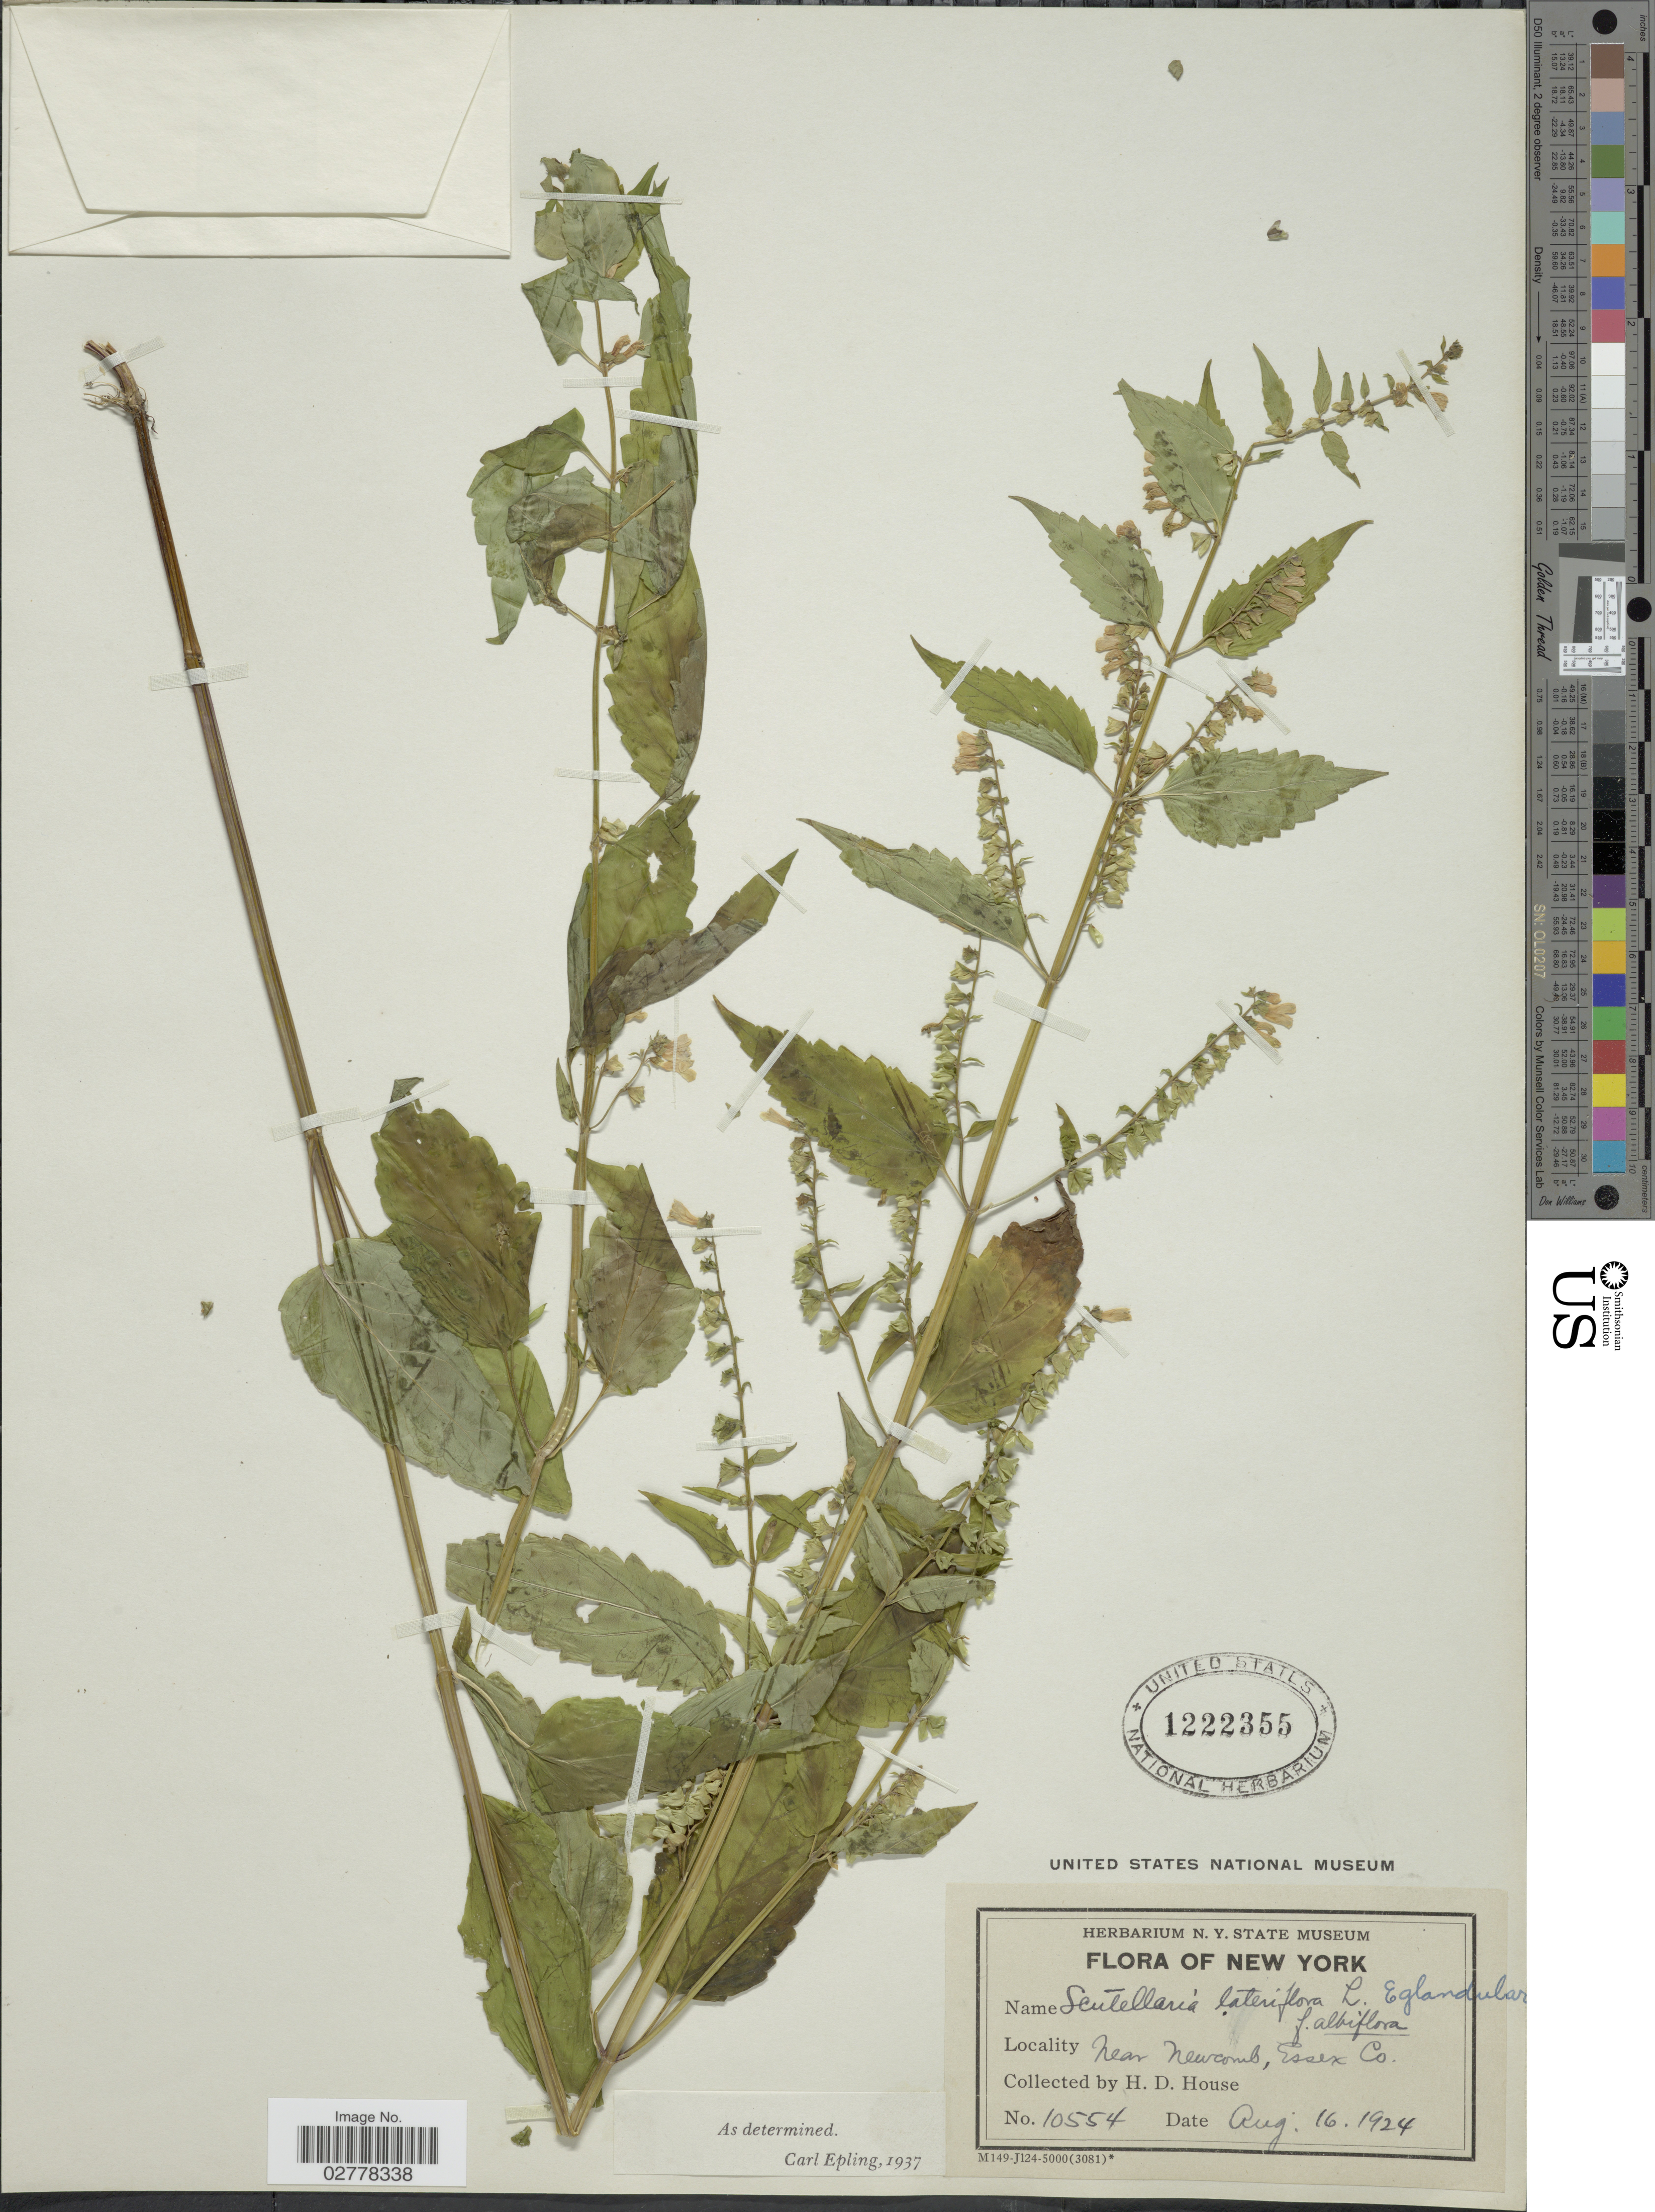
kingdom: Plantae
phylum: Tracheophyta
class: Magnoliopsida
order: Lamiales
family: Lamiaceae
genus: Scutellaria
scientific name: Scutellaria lateriflora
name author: L.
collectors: H. D. House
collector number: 10554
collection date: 1924-08-16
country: United States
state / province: New York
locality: Near Newcomb, Essex Co.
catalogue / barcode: US 1222355